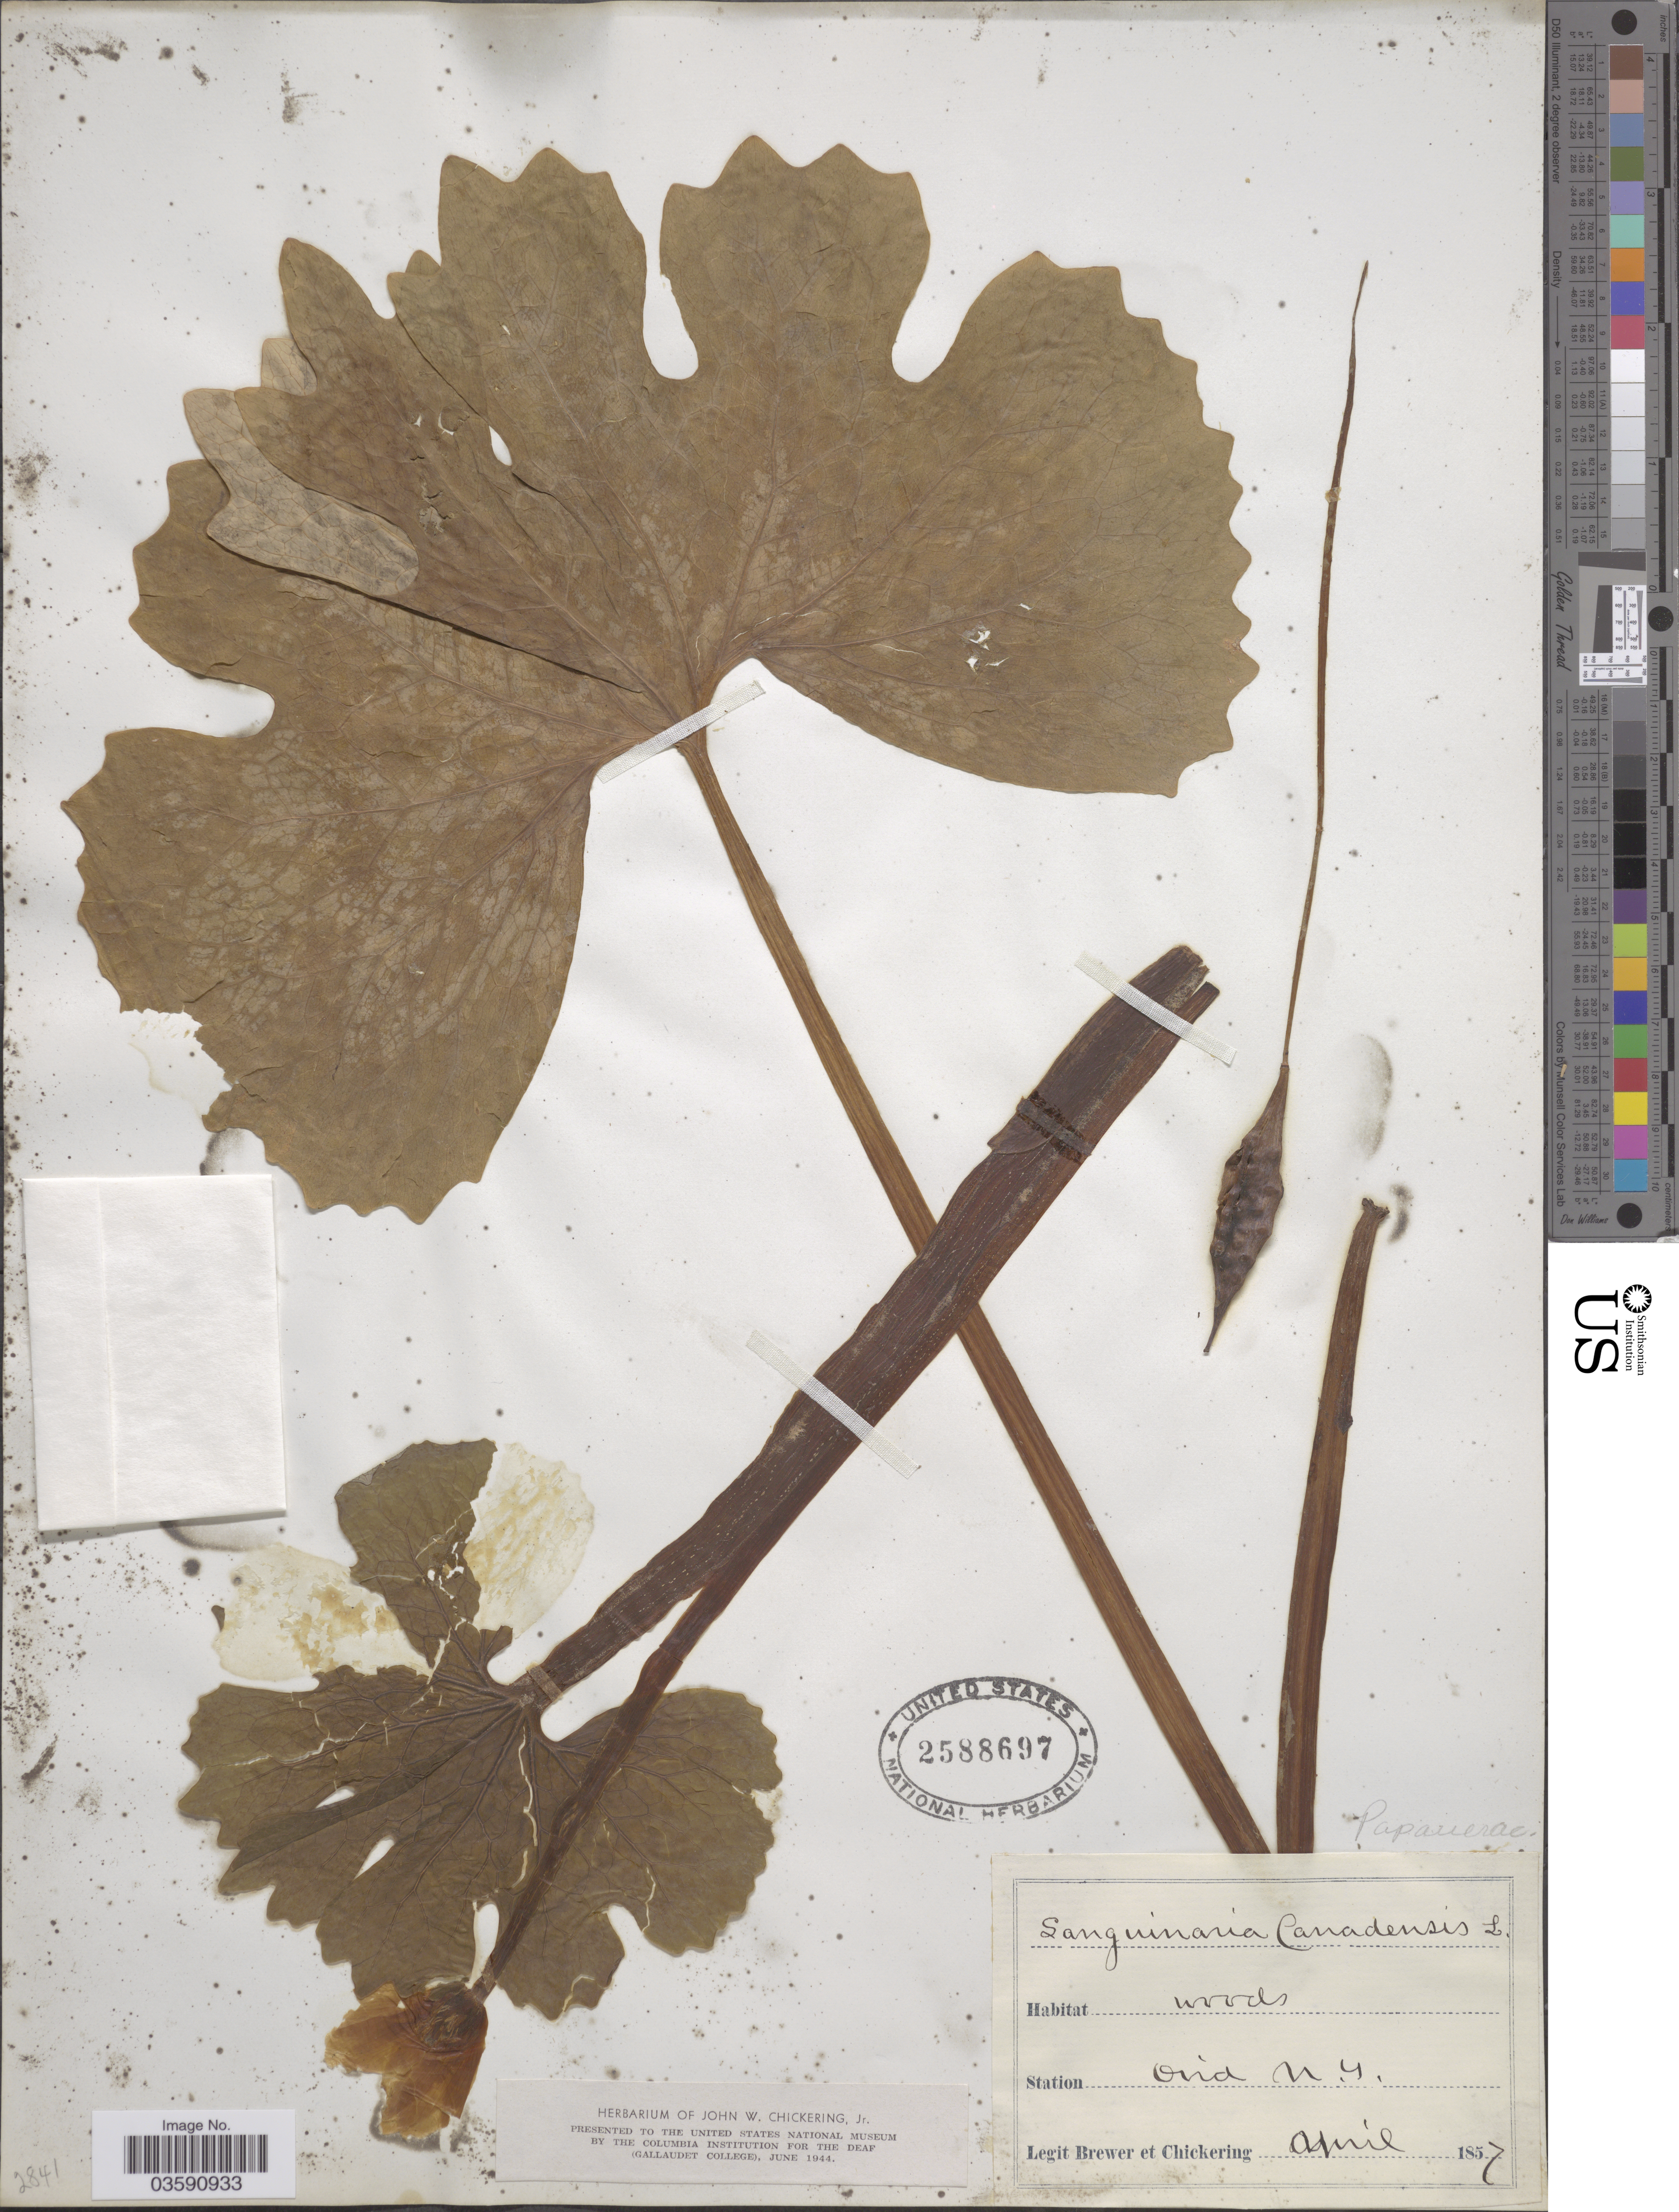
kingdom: Plantae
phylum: Tracheophyta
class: Magnoliopsida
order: Ranunculales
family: Papaveraceae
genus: Sanguinaria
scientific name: Sanguinaria canadensis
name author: L.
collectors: -. Brewer & J. W. Chickering Jr.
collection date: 1857-04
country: United States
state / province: New York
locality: Station Ovid.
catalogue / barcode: US 2588697